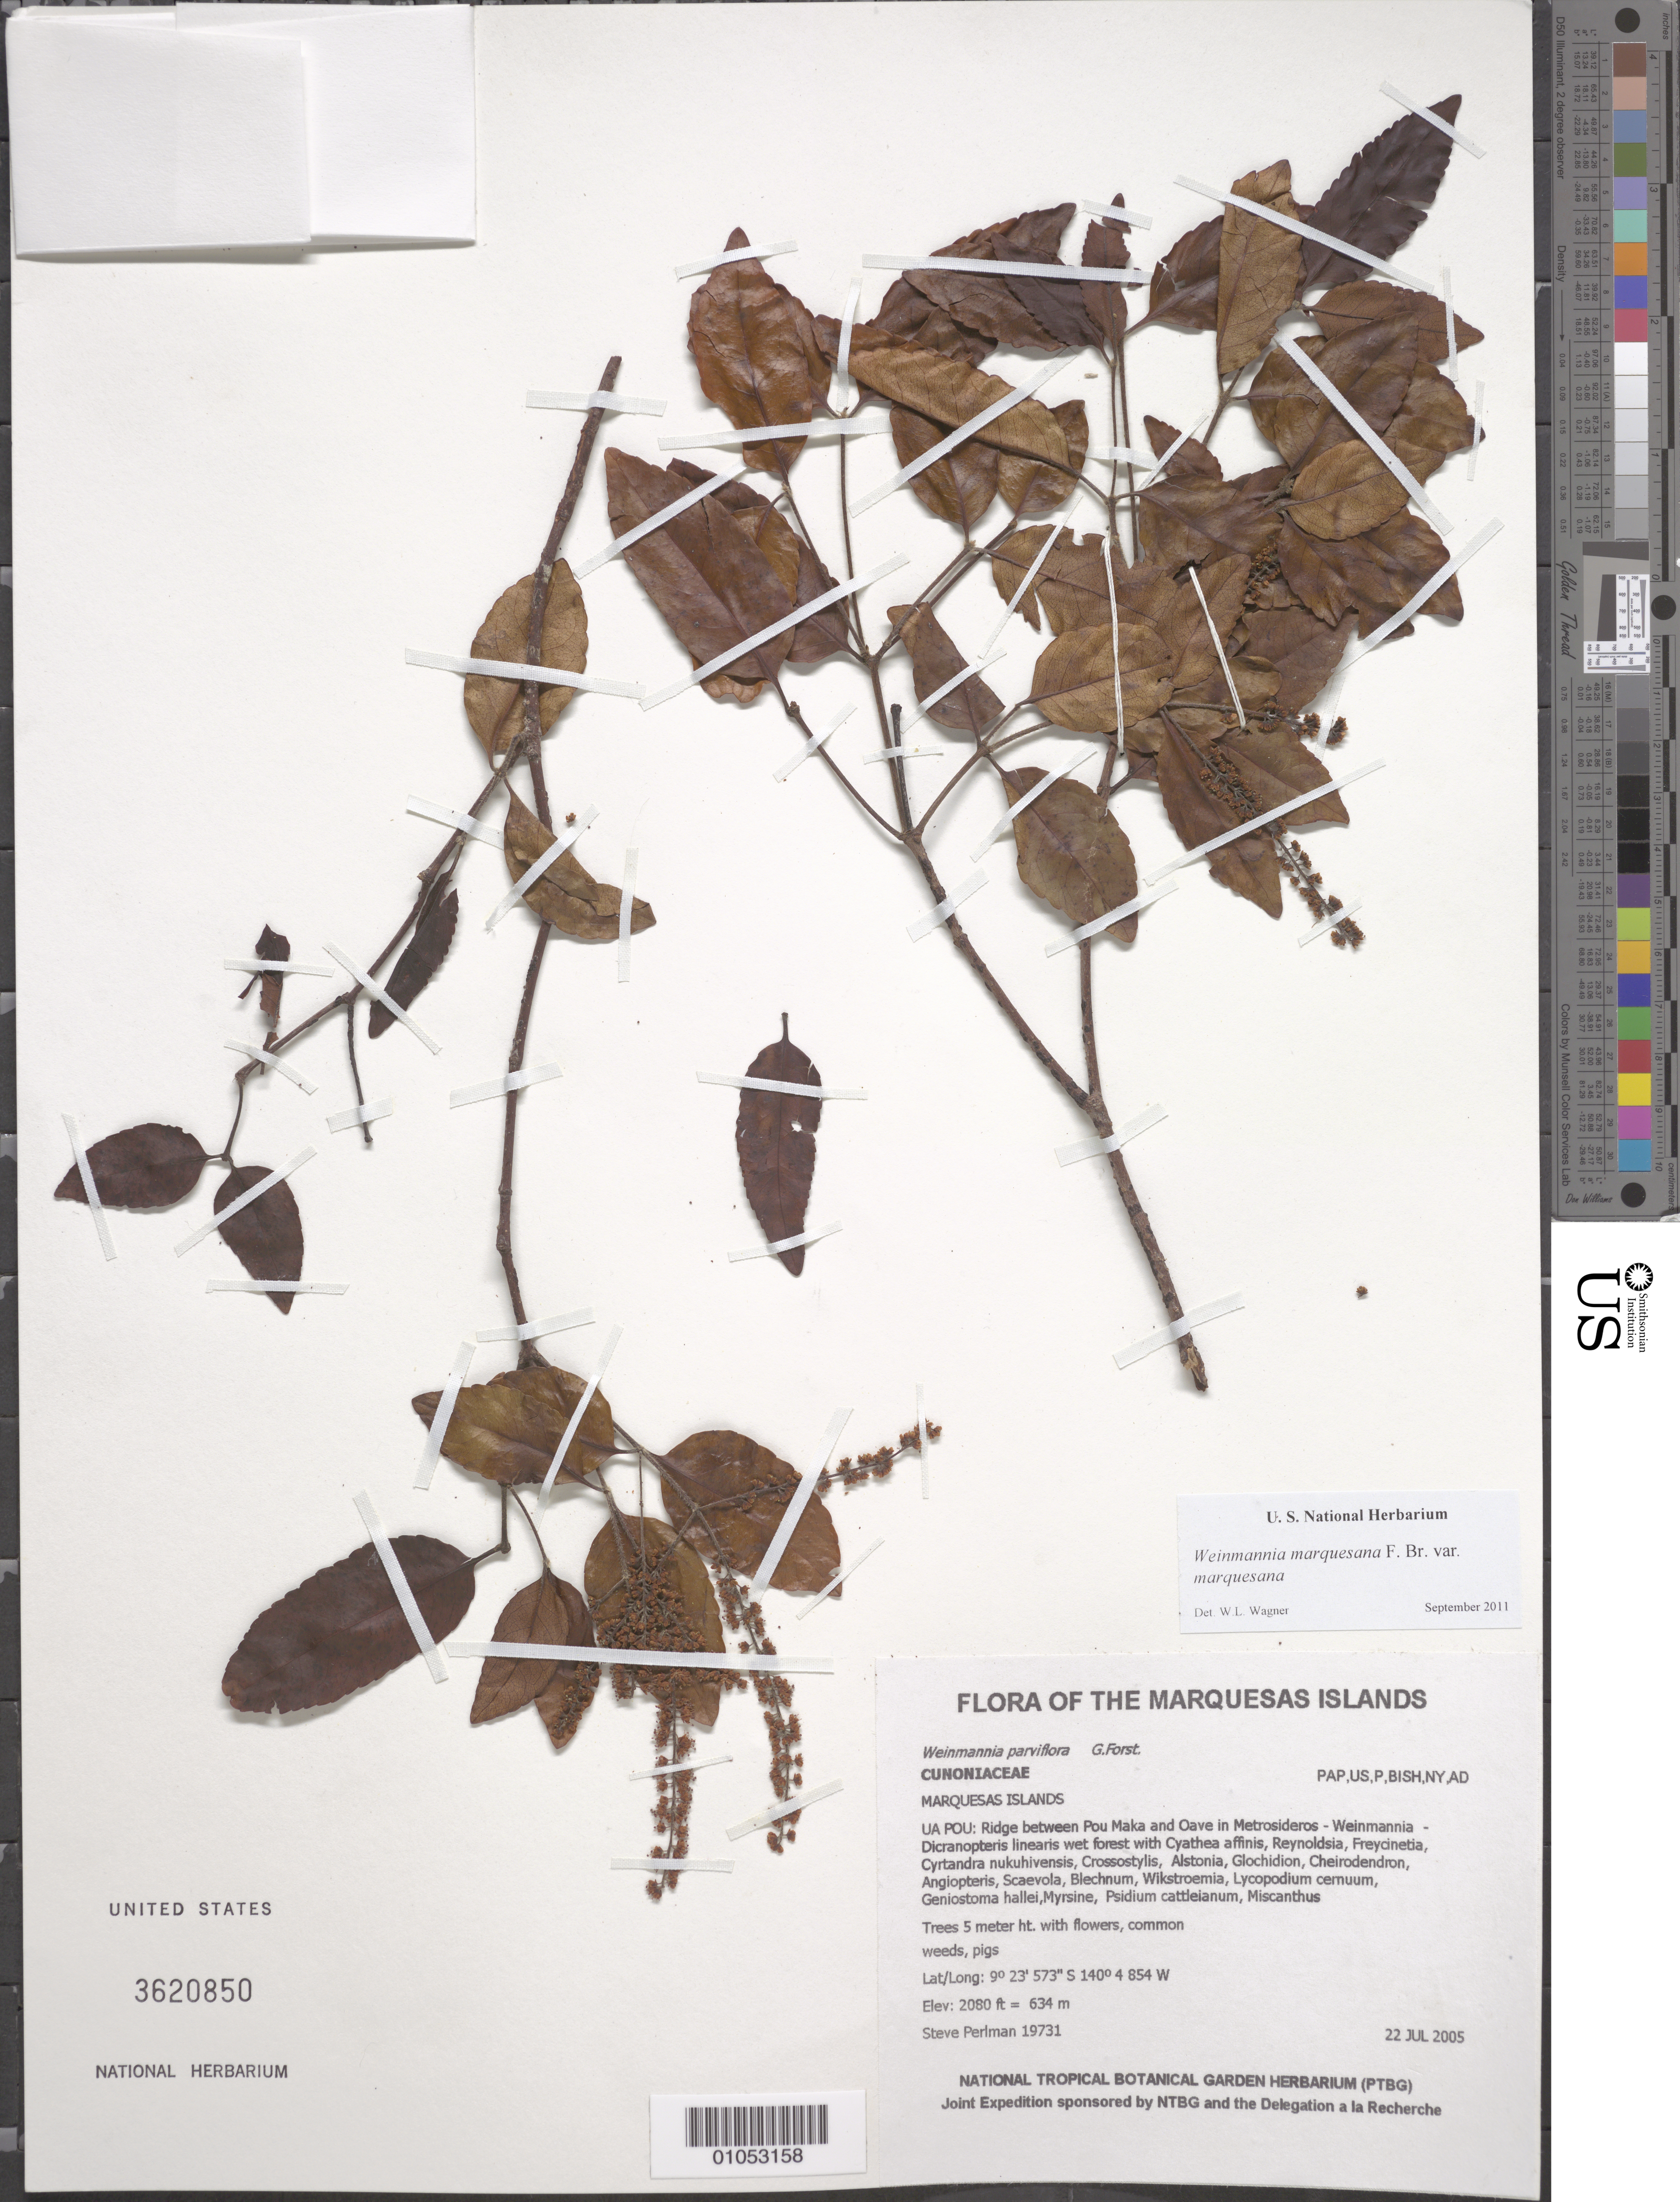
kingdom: Plantae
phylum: Tracheophyta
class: Magnoliopsida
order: Oxalidales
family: Cunoniaceae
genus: Pterophylla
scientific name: Pterophylla marquesana var. marquesana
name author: (F. Br.) Pillon & H.C. Hopkins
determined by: Wagner, W. L., (BOT), Smithsonian Institution - National Museum of Natural History (UNITED STATES)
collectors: S. P. Perlman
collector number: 19731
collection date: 2005-07-22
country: French Polynesia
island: Ua Pou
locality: Ridge between Pou Maka and Oave.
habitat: Wet forest.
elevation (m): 634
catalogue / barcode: US 3620850